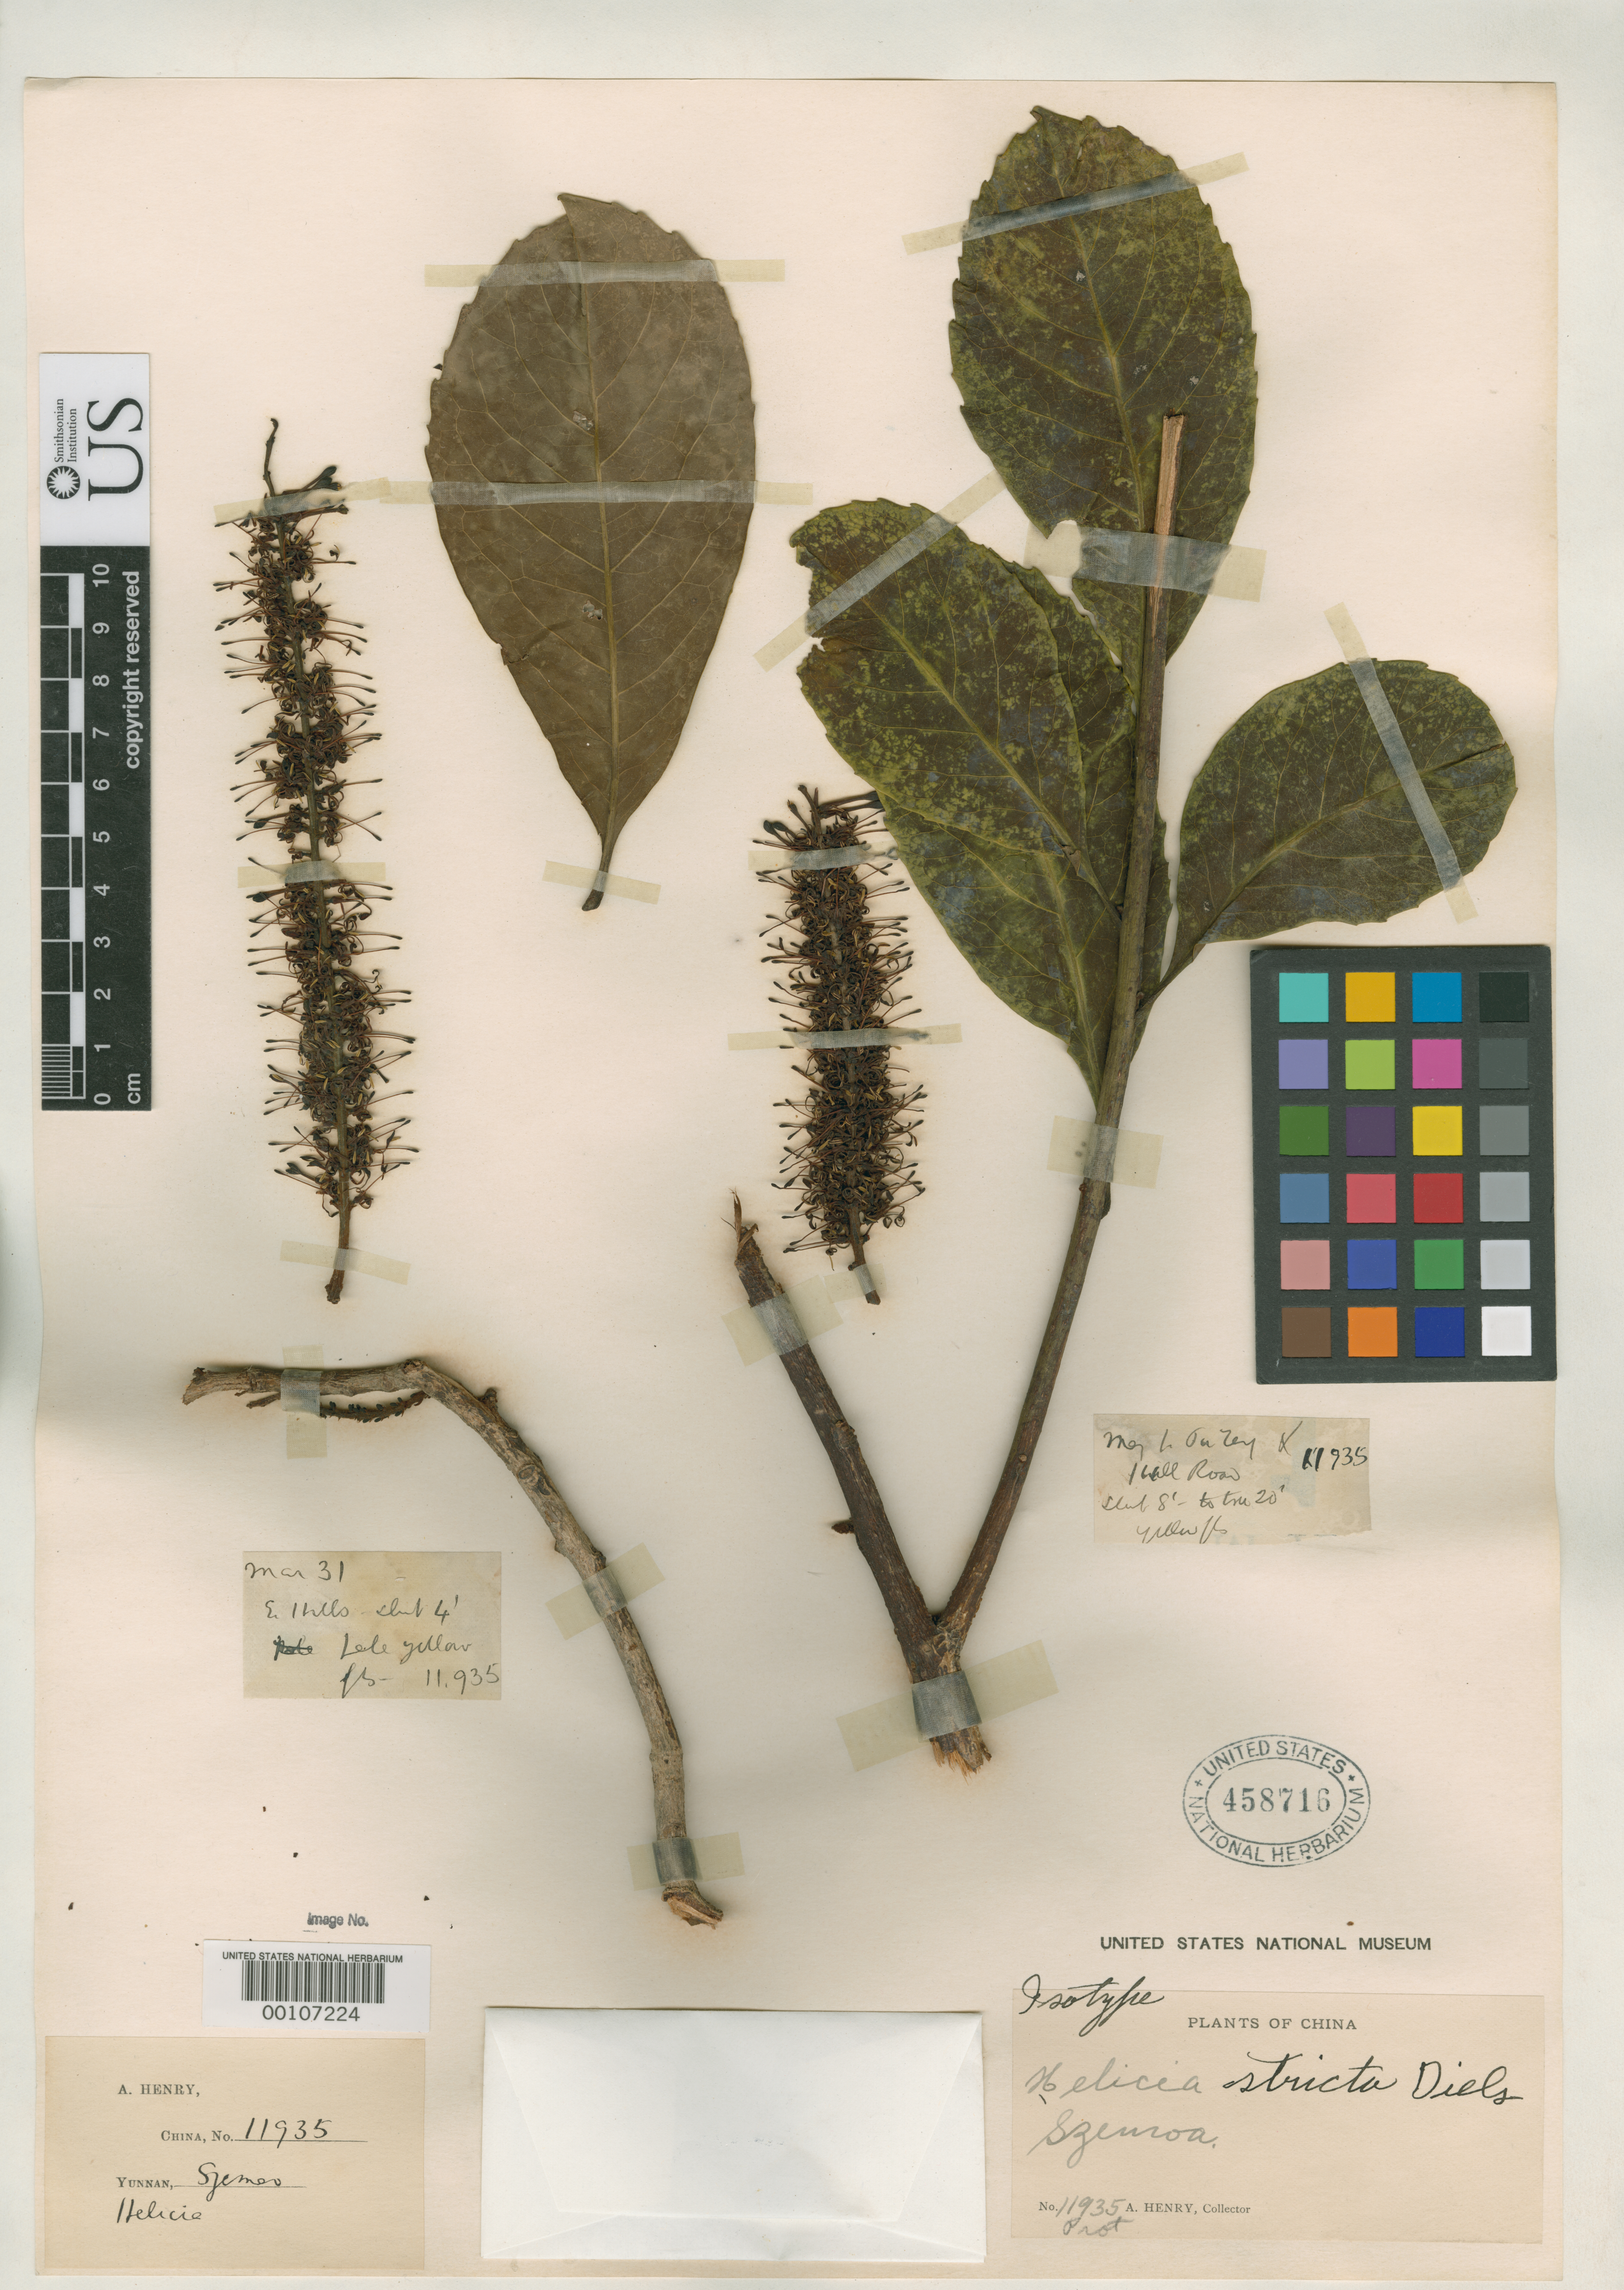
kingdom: Plantae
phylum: Tracheophyta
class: Magnoliopsida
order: Proteales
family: Proteaceae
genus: Helicia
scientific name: Helicia stricta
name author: Diels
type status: Isotype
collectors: A. Henry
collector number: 11935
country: China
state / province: Yunnan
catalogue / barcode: US 458716